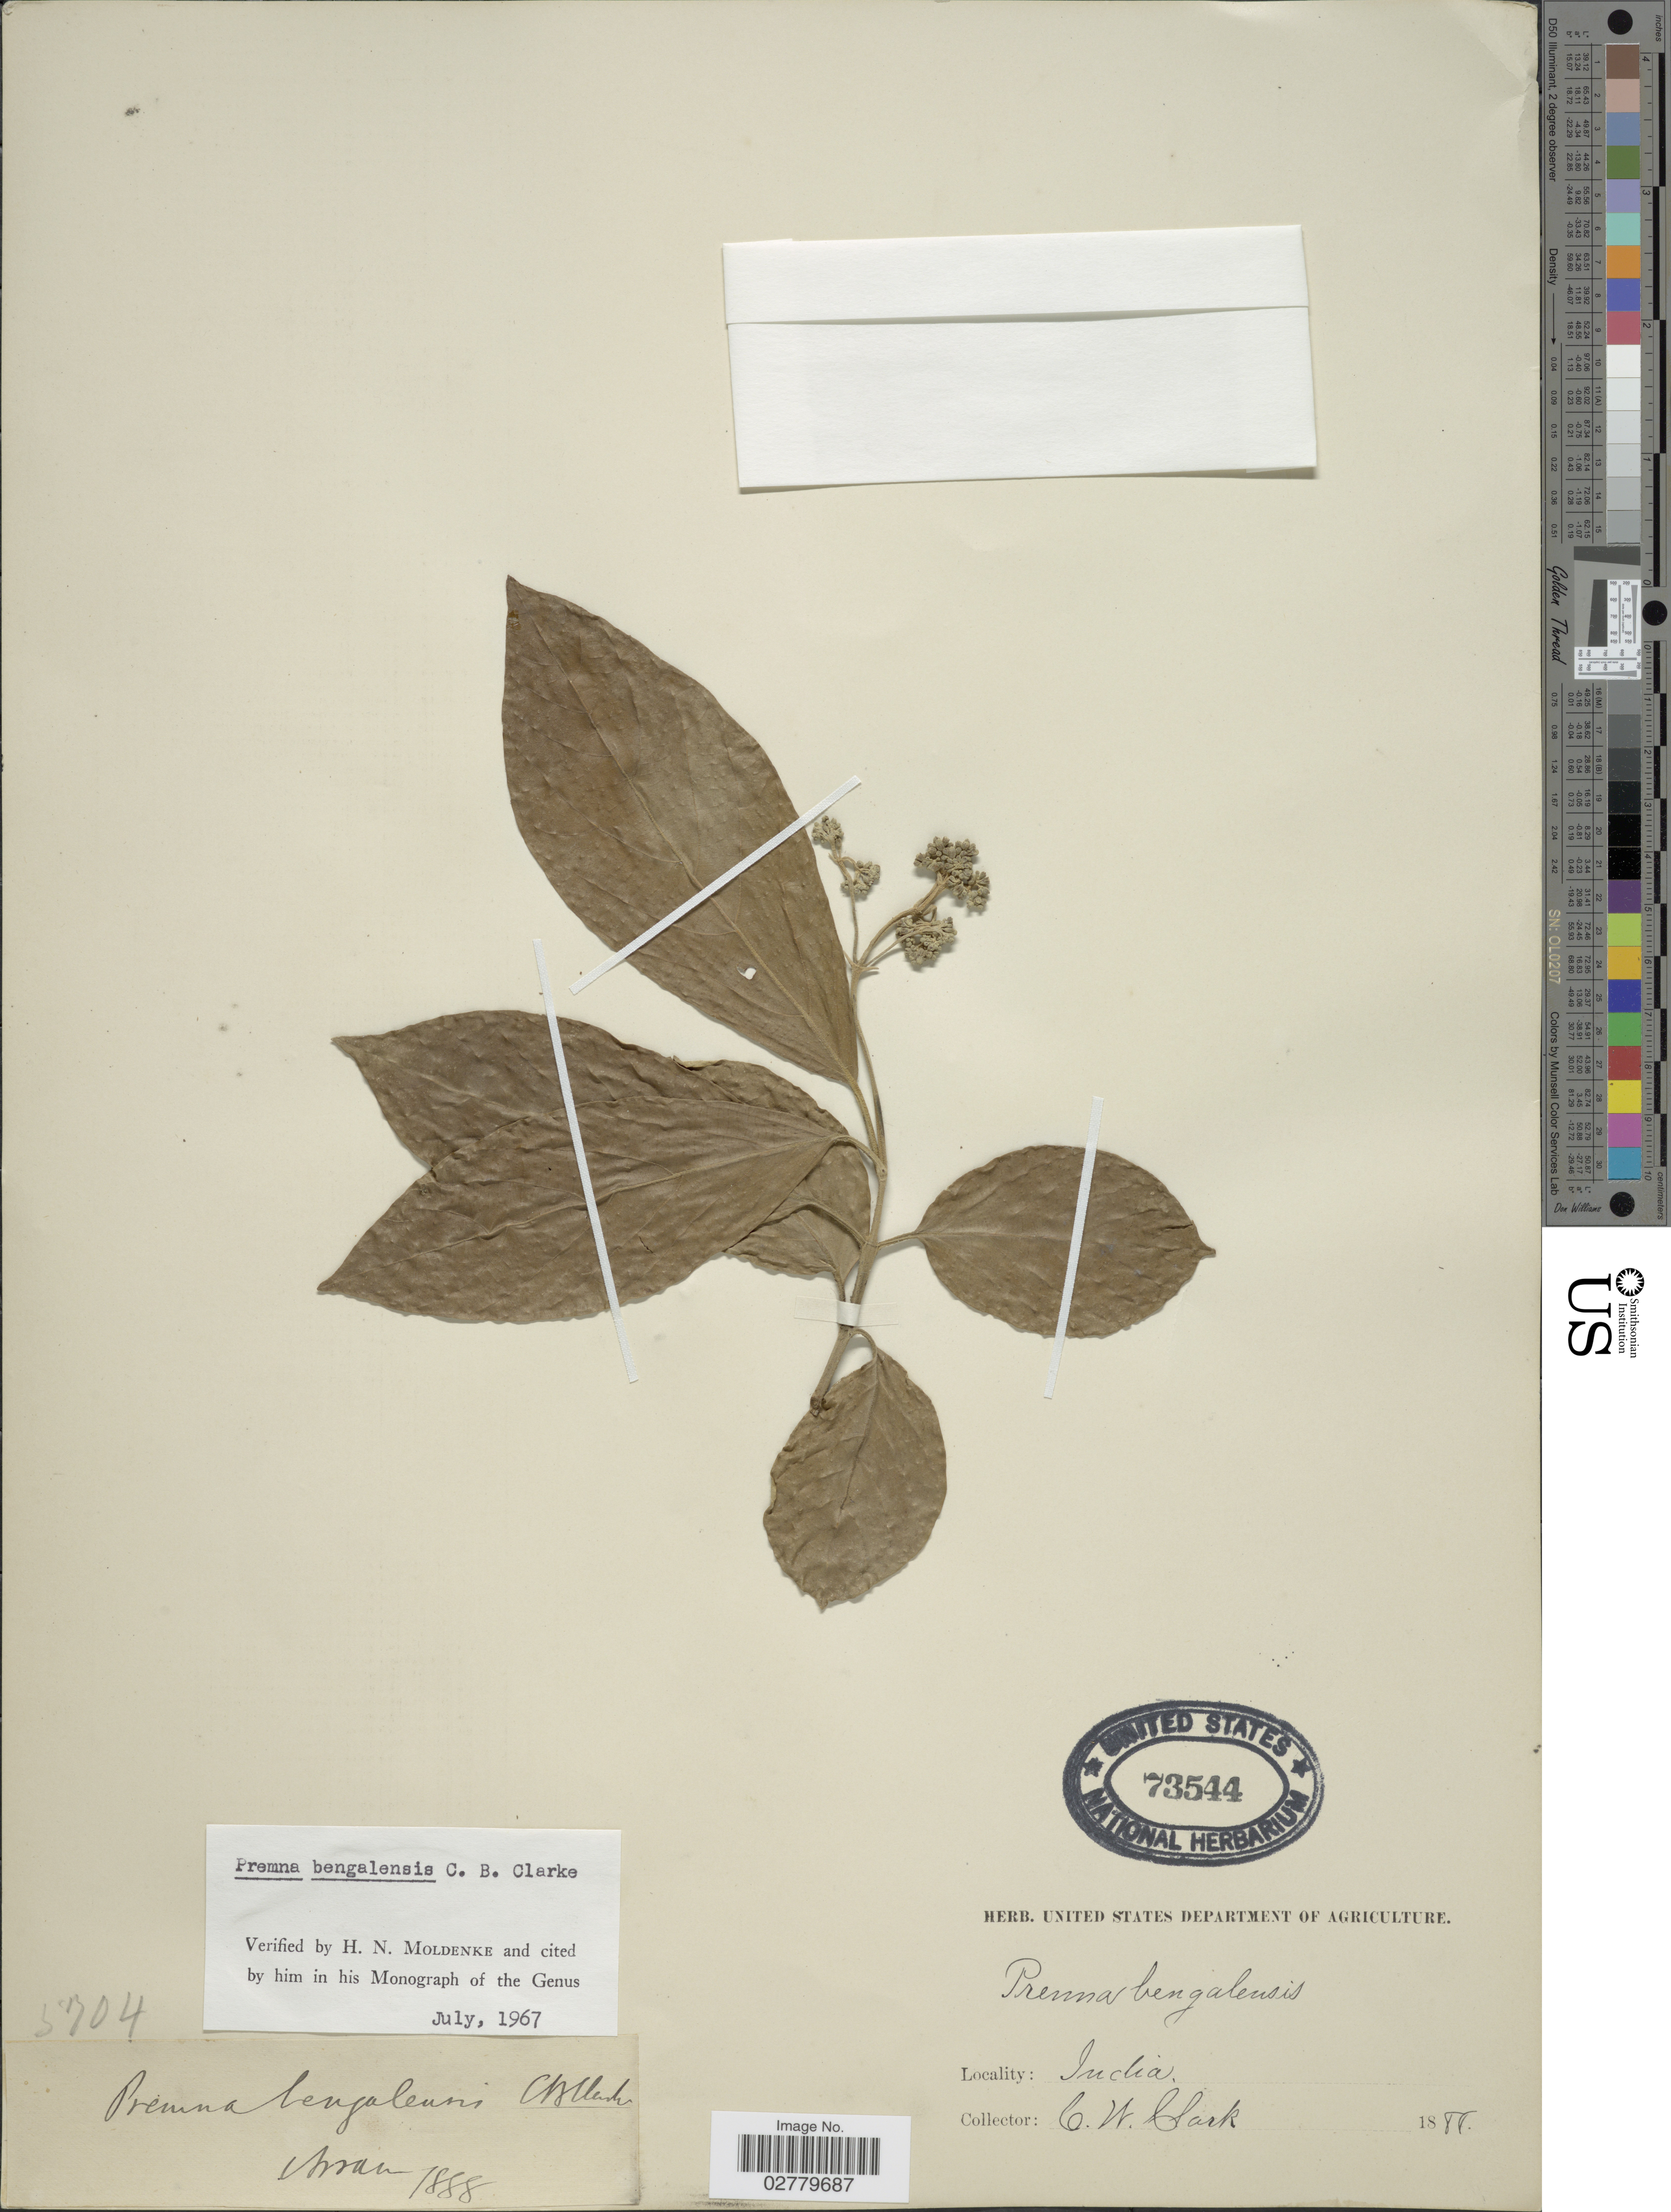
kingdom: Plantae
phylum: Tracheophyta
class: Magnoliopsida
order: Lamiales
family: Lamiaceae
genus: Premna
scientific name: Premna bengalensis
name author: C.B. Clarke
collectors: C. H. Clark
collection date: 1888-05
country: India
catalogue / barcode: US 73544